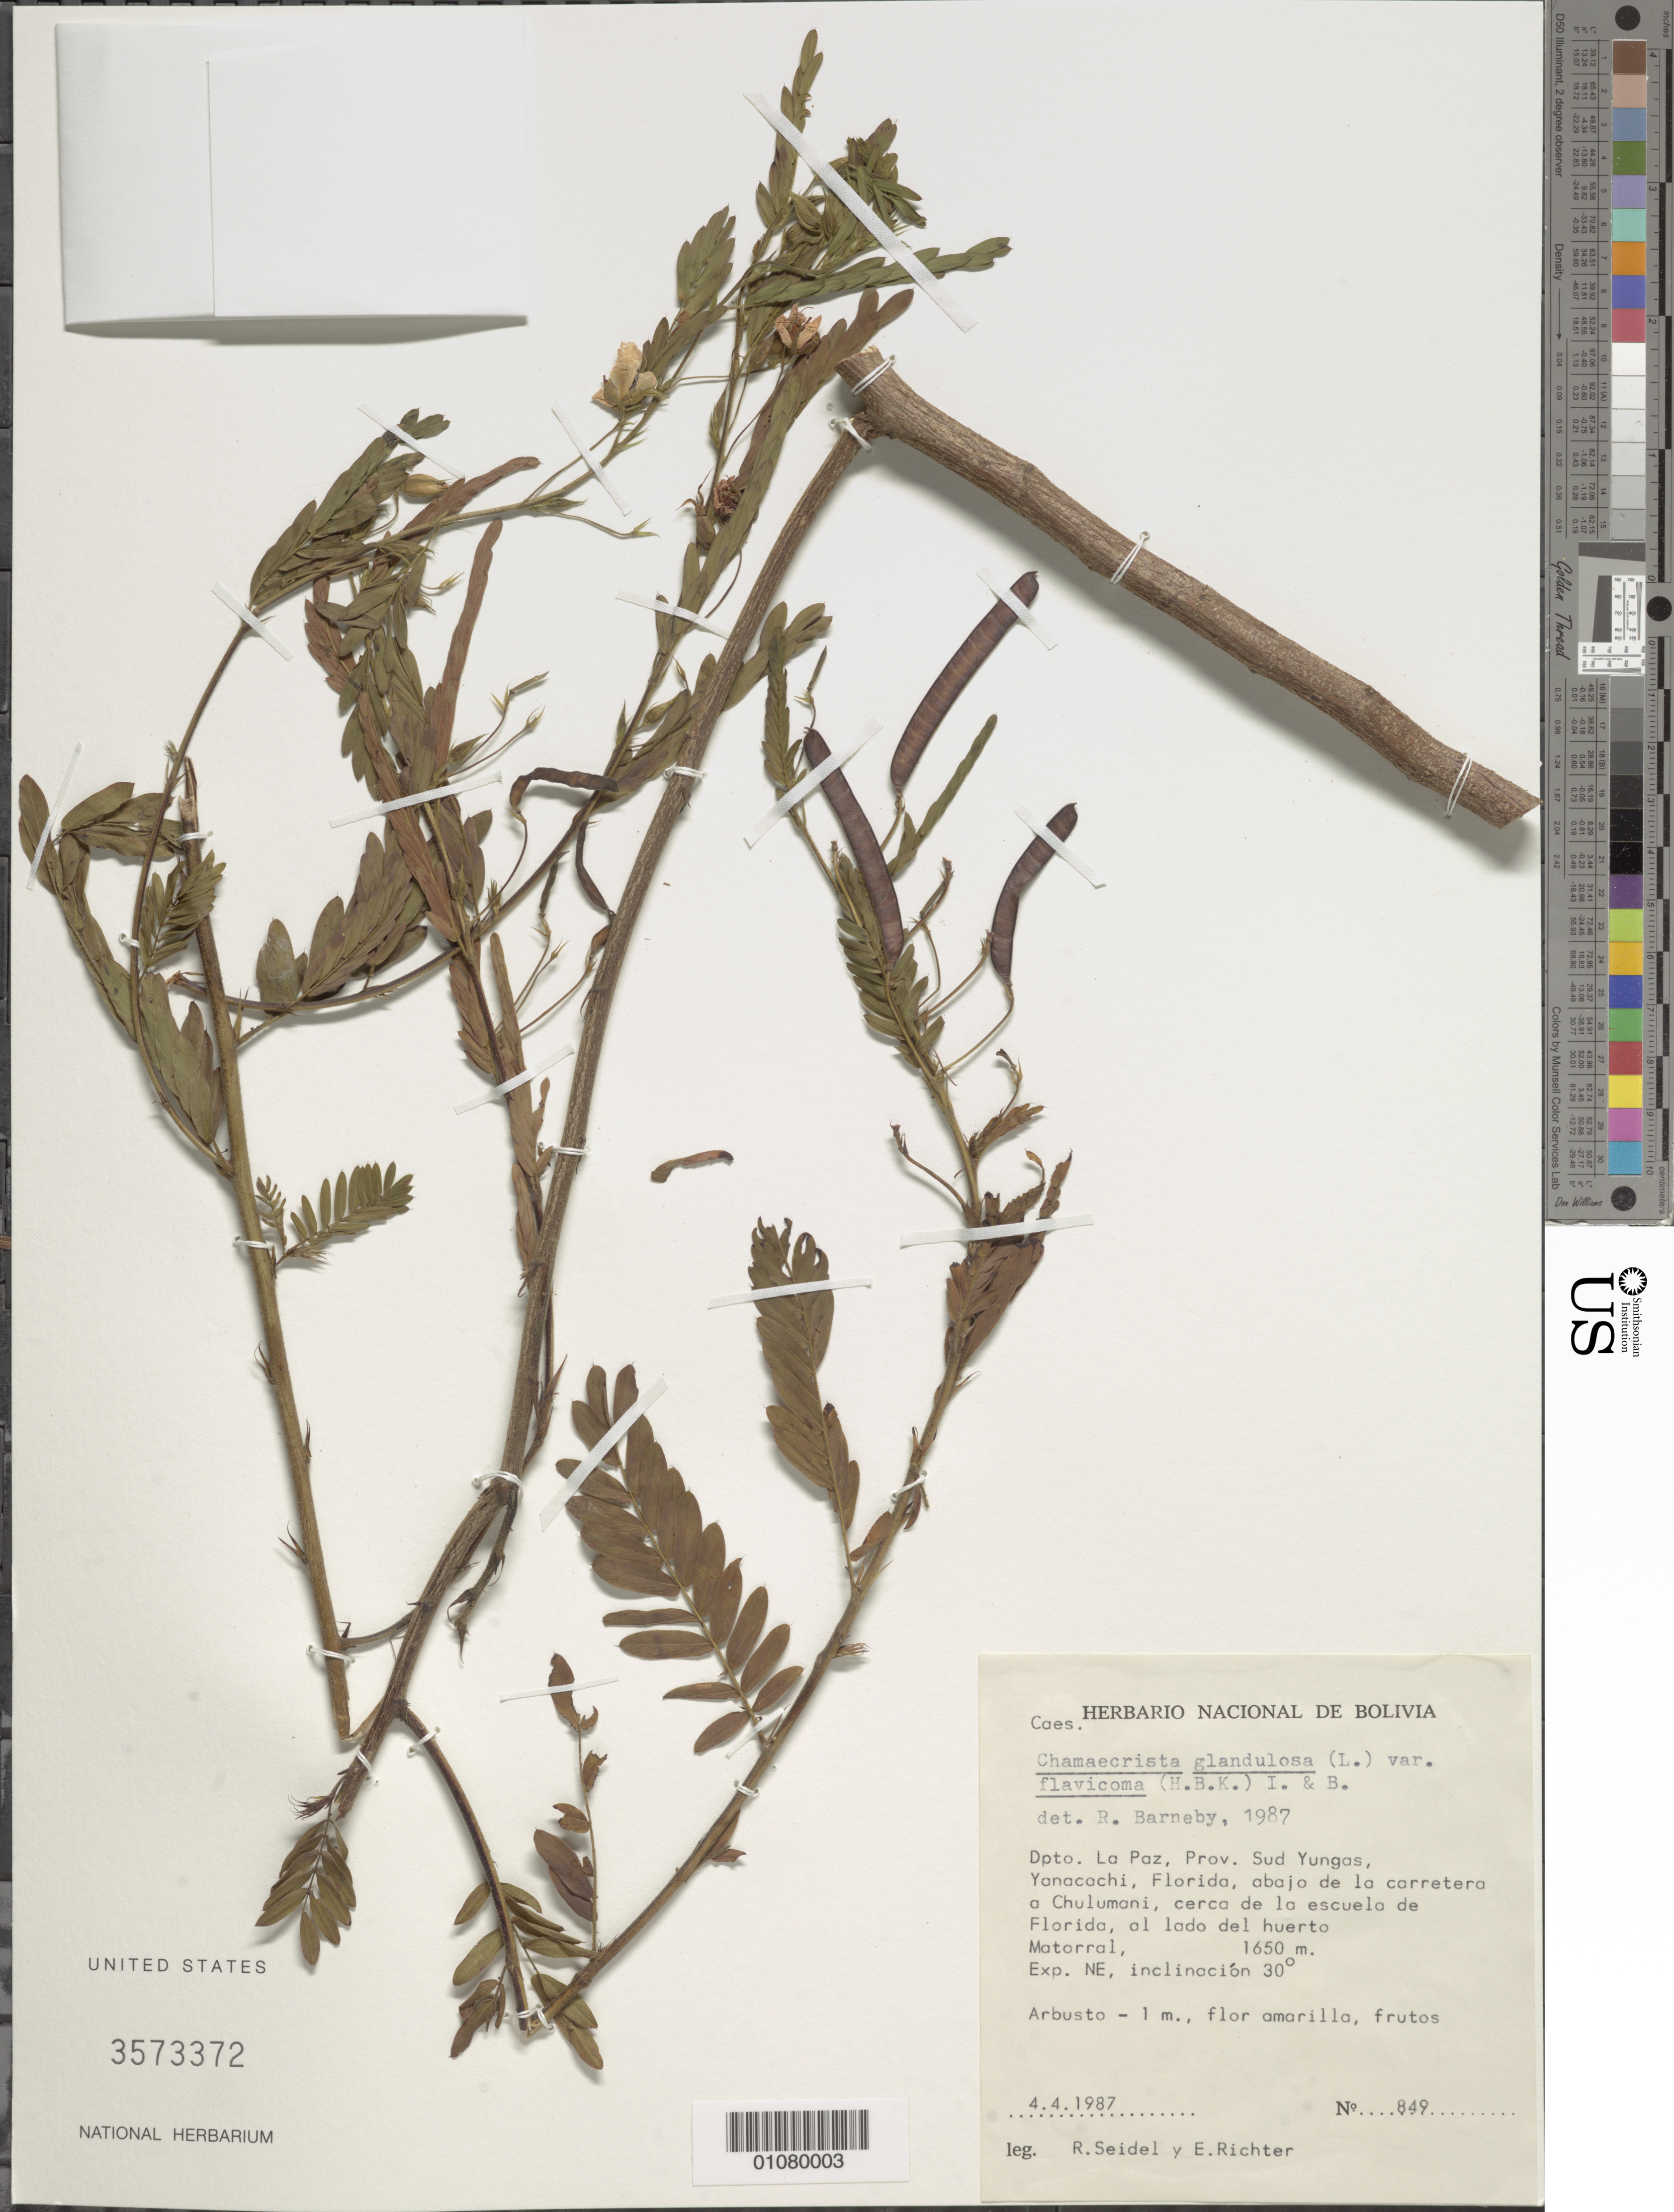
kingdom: Plantae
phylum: Tracheophyta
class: Magnoliopsida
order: Fabales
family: Fabaceae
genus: Chamaecrista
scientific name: Chamaecrista glandulosa var. flavicoma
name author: (Kunth) H.S. Irwin & Barneby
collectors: R. Seidel & E. Richter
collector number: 849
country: Bolivia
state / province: La Paz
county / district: Sud Yungas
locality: Yanacachik la escuela de Florida, huerto Amatorral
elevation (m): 1650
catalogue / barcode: US 3573372